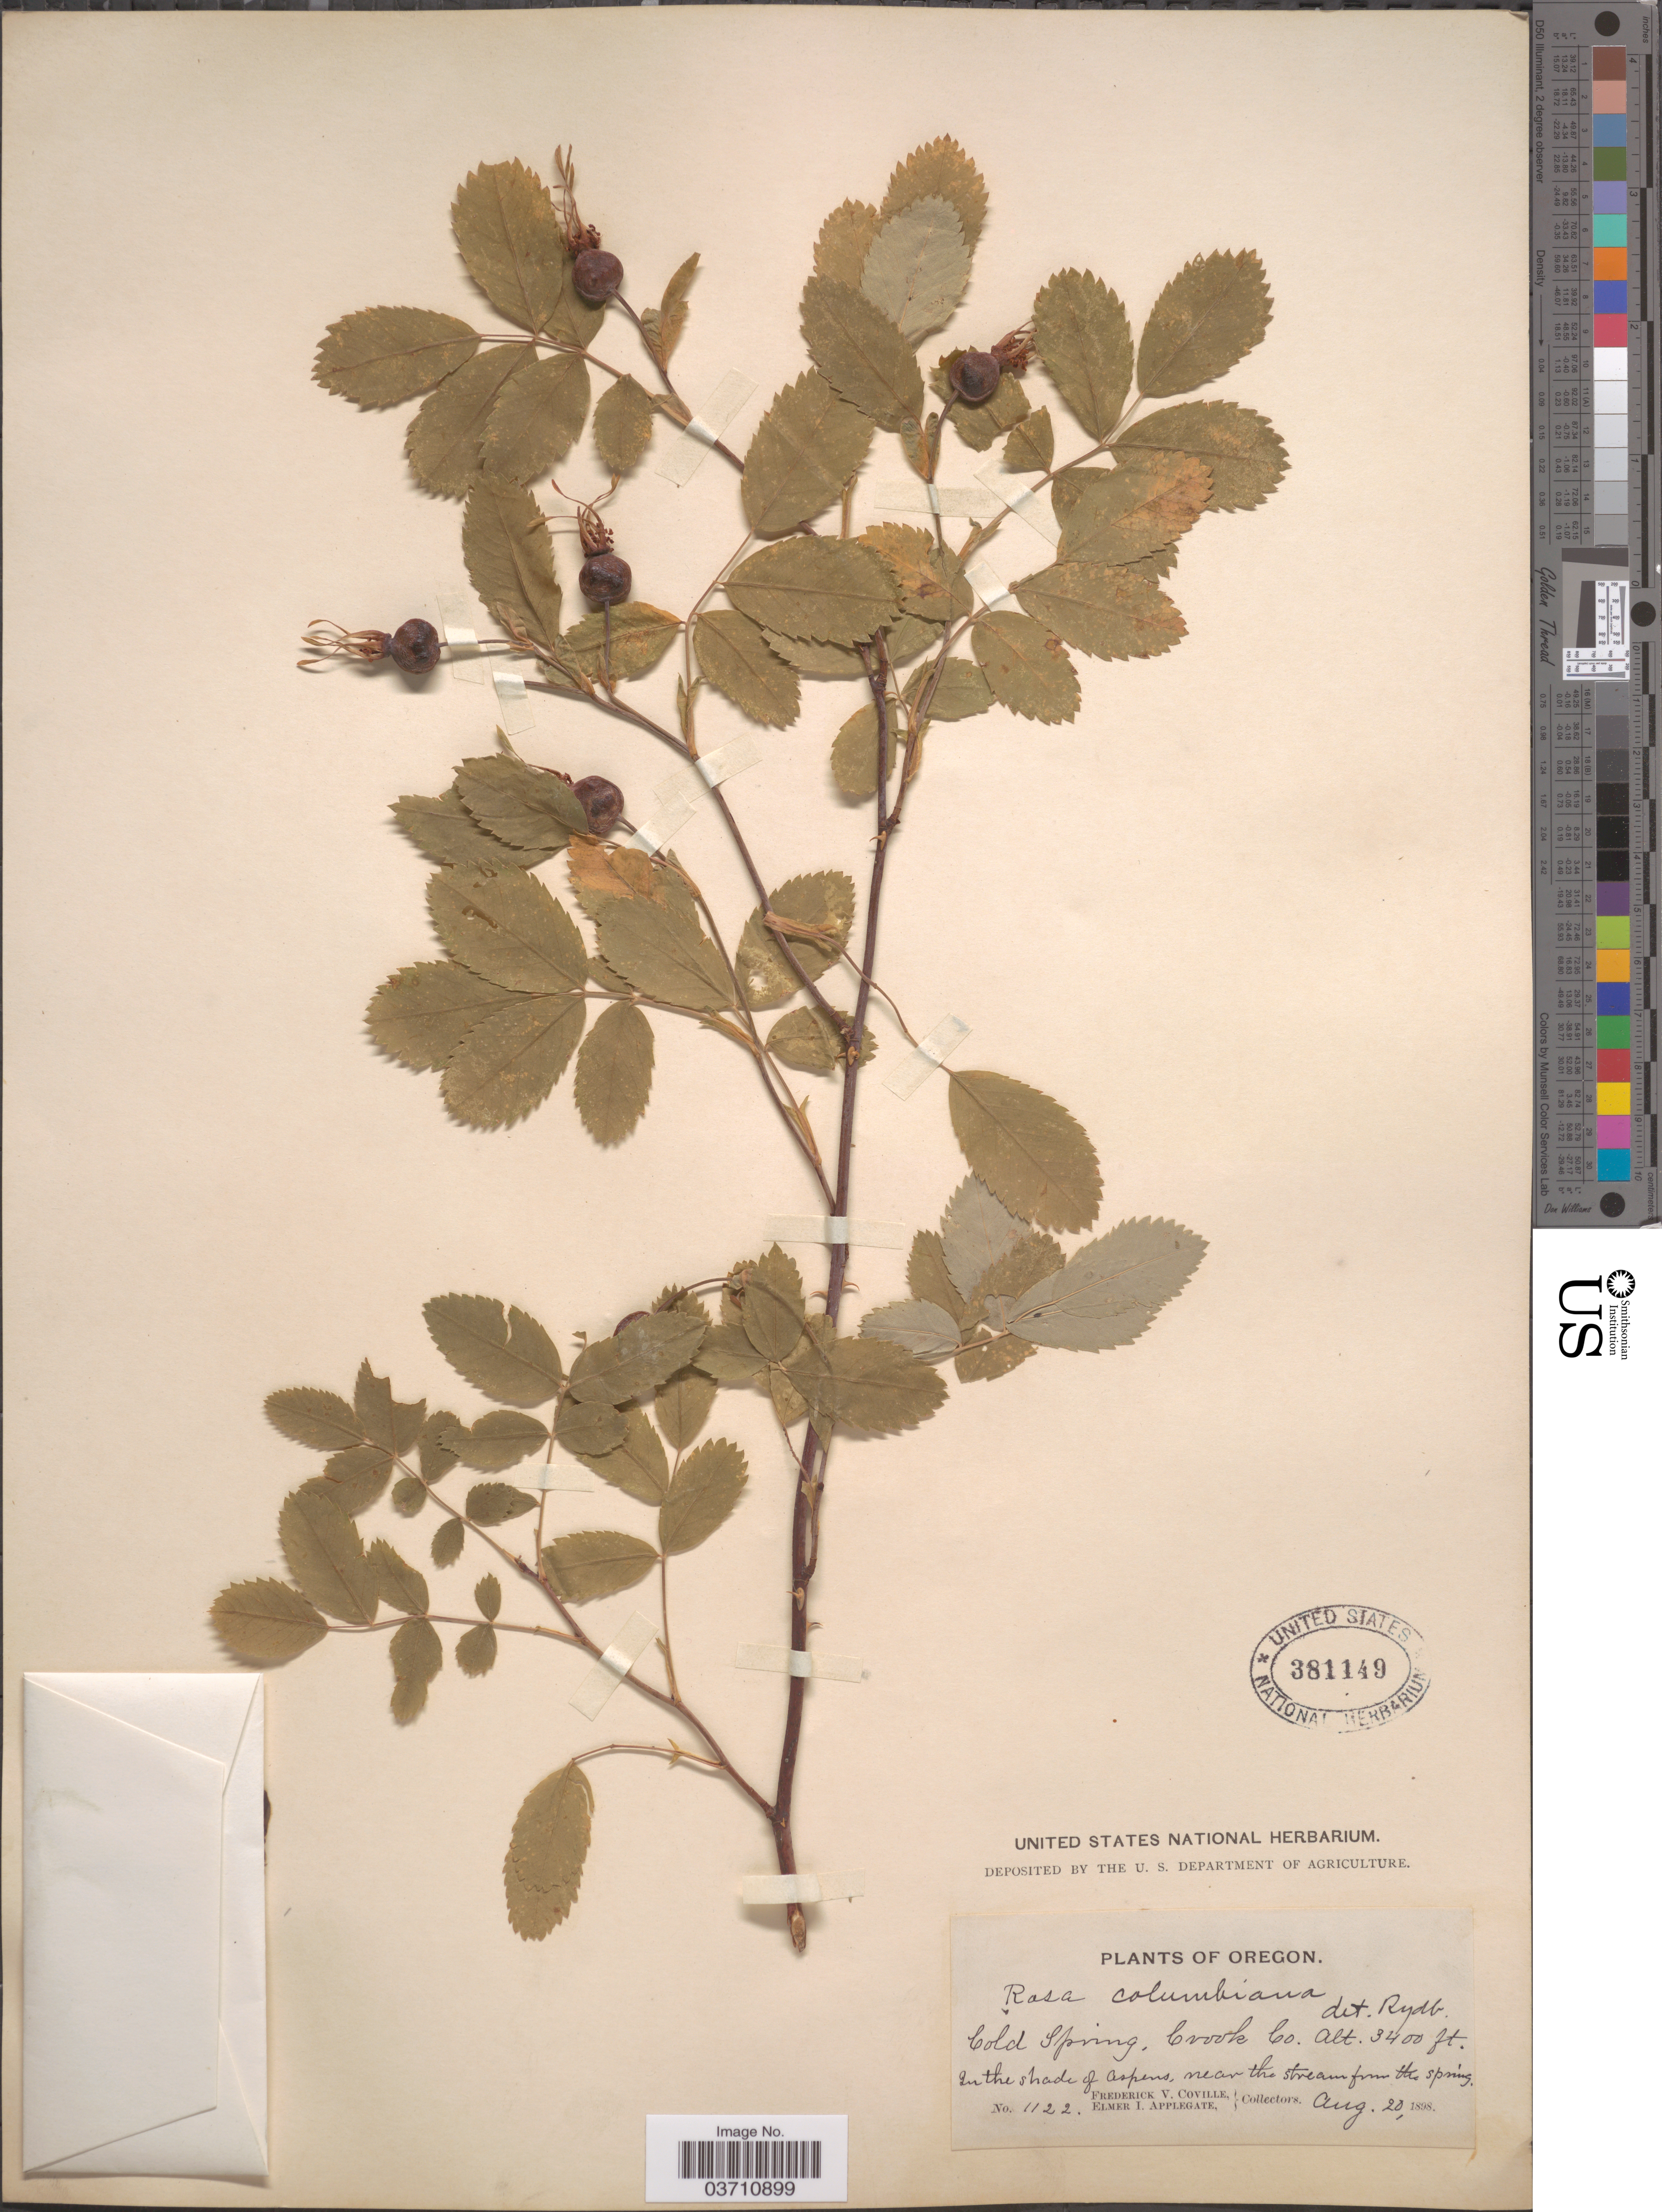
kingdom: Plantae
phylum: Tracheophyta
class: Magnoliopsida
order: Rosales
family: Rosaceae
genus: Rosa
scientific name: Rosa columbiana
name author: Rydb.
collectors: F. V. Coville & E. I. Applegate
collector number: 1122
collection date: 1898-08-20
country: United States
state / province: Oregon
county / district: Crook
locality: Cold Spring, Crook Co. In the shade of Aspens, near the stream from the spring.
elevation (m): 1036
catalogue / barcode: US 381149